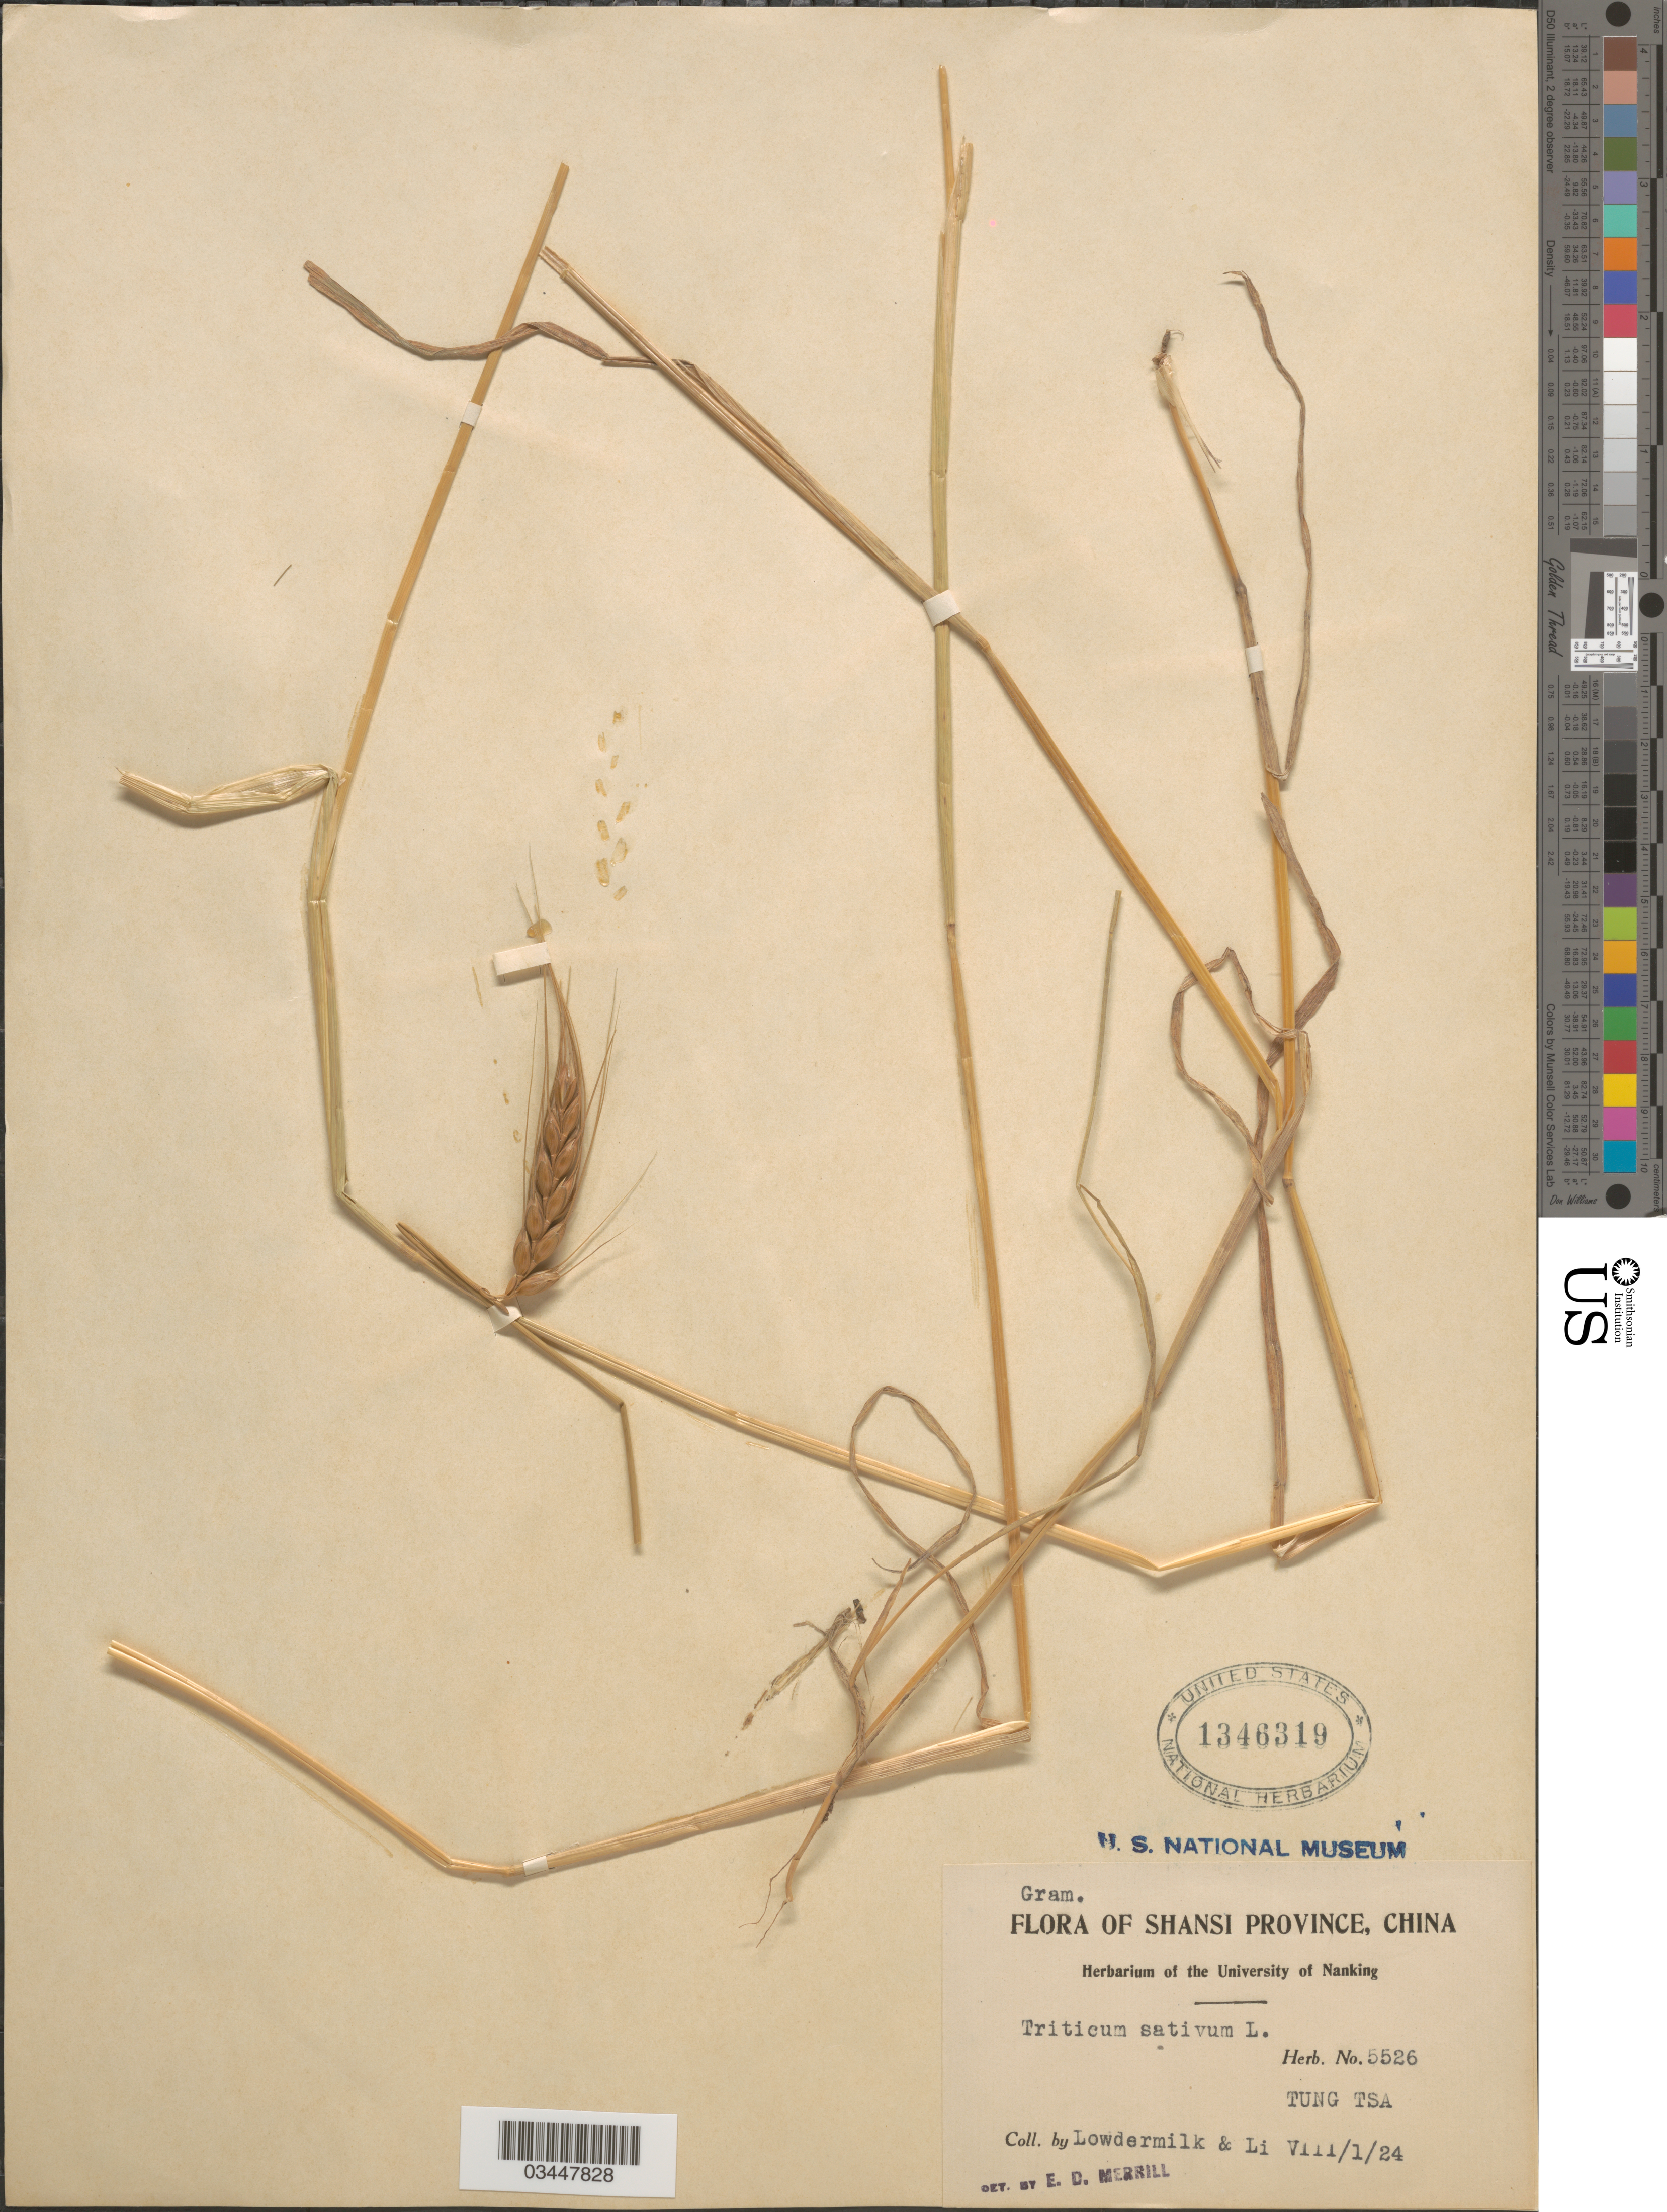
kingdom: Plantae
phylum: Tracheophyta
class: Liliopsida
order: Poales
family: Poaceae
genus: Triticum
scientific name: Triticum aestivum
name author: L.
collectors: Lowdermilk & -- Li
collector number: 5526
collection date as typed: Transcribed d/m/y: 1/8/24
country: China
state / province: Shanxi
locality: Shansi Province. Tung Tsa.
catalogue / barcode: US 1346319